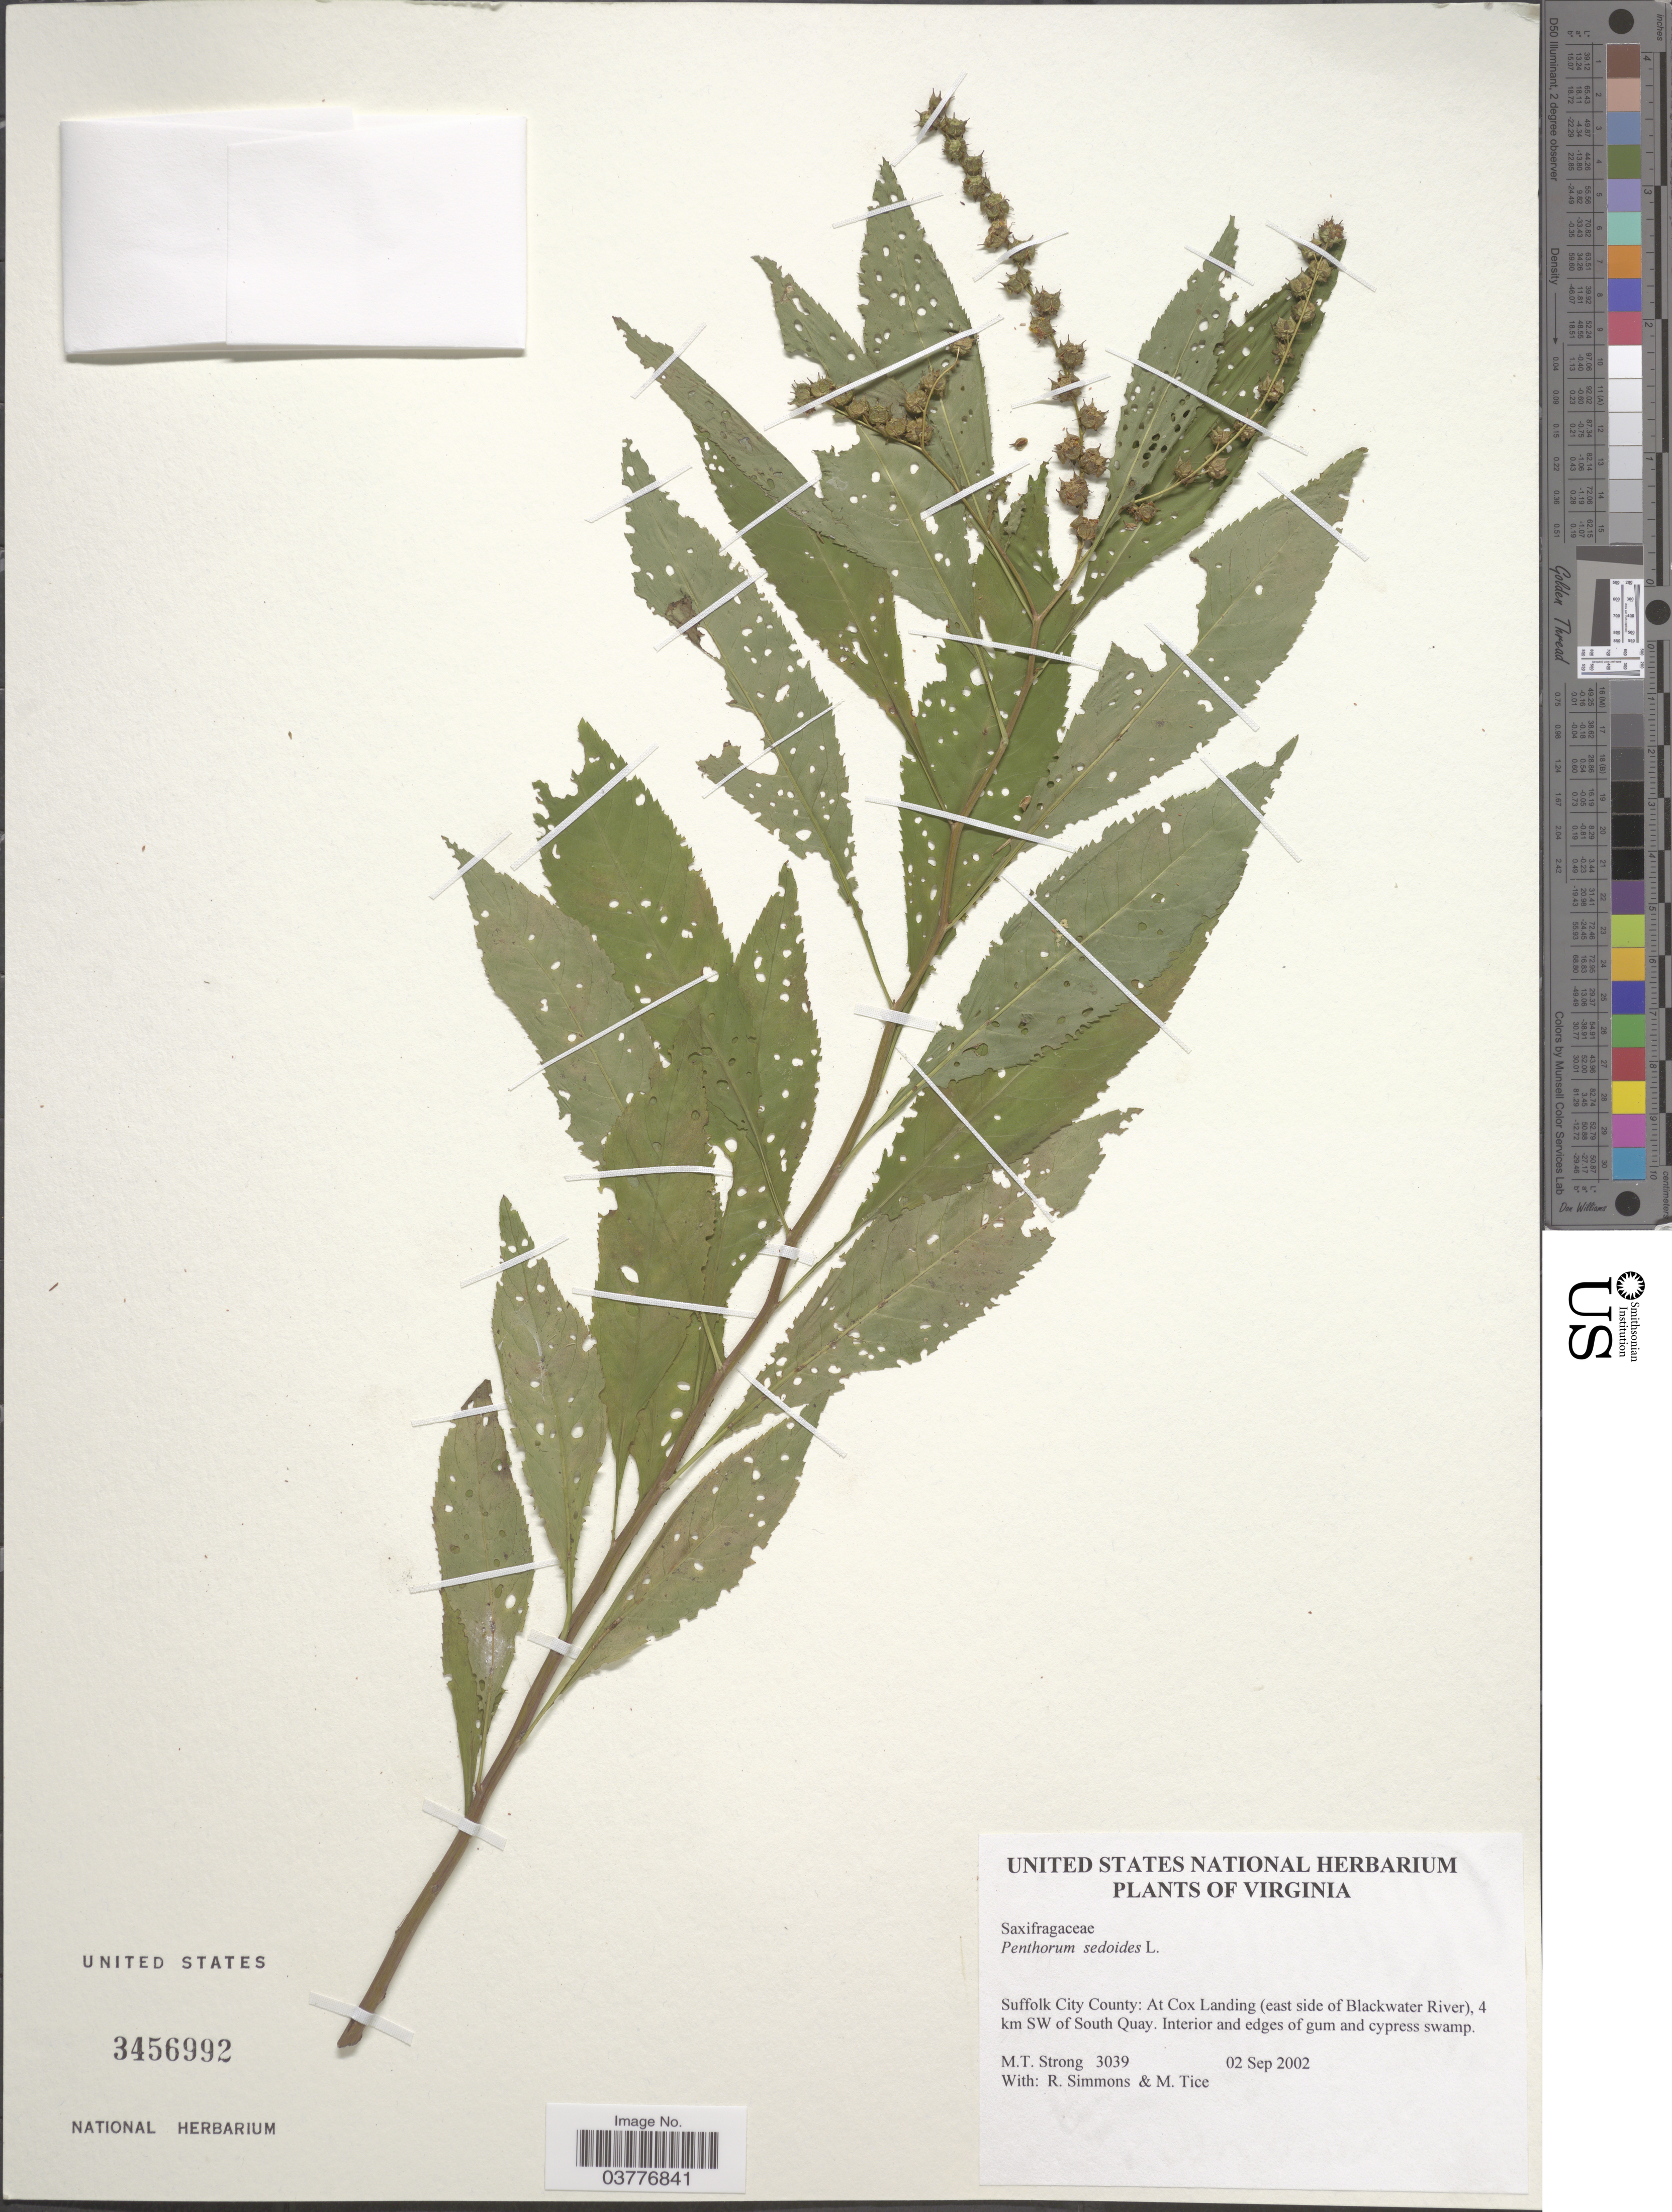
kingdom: Plantae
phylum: Tracheophyta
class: Magnoliopsida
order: Saxifragales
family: Penthoraceae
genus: Penthorum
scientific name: Penthorum sedoides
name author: L.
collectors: M. T. Strong, R. Simmons & M. Tice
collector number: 3039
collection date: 2002-09-02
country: United States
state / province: Virginia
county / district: City of Suffolk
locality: Suffolk City County: At Cox Landing (east side of Blackwater River), 4 km SW of South Quay.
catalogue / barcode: US 3456992